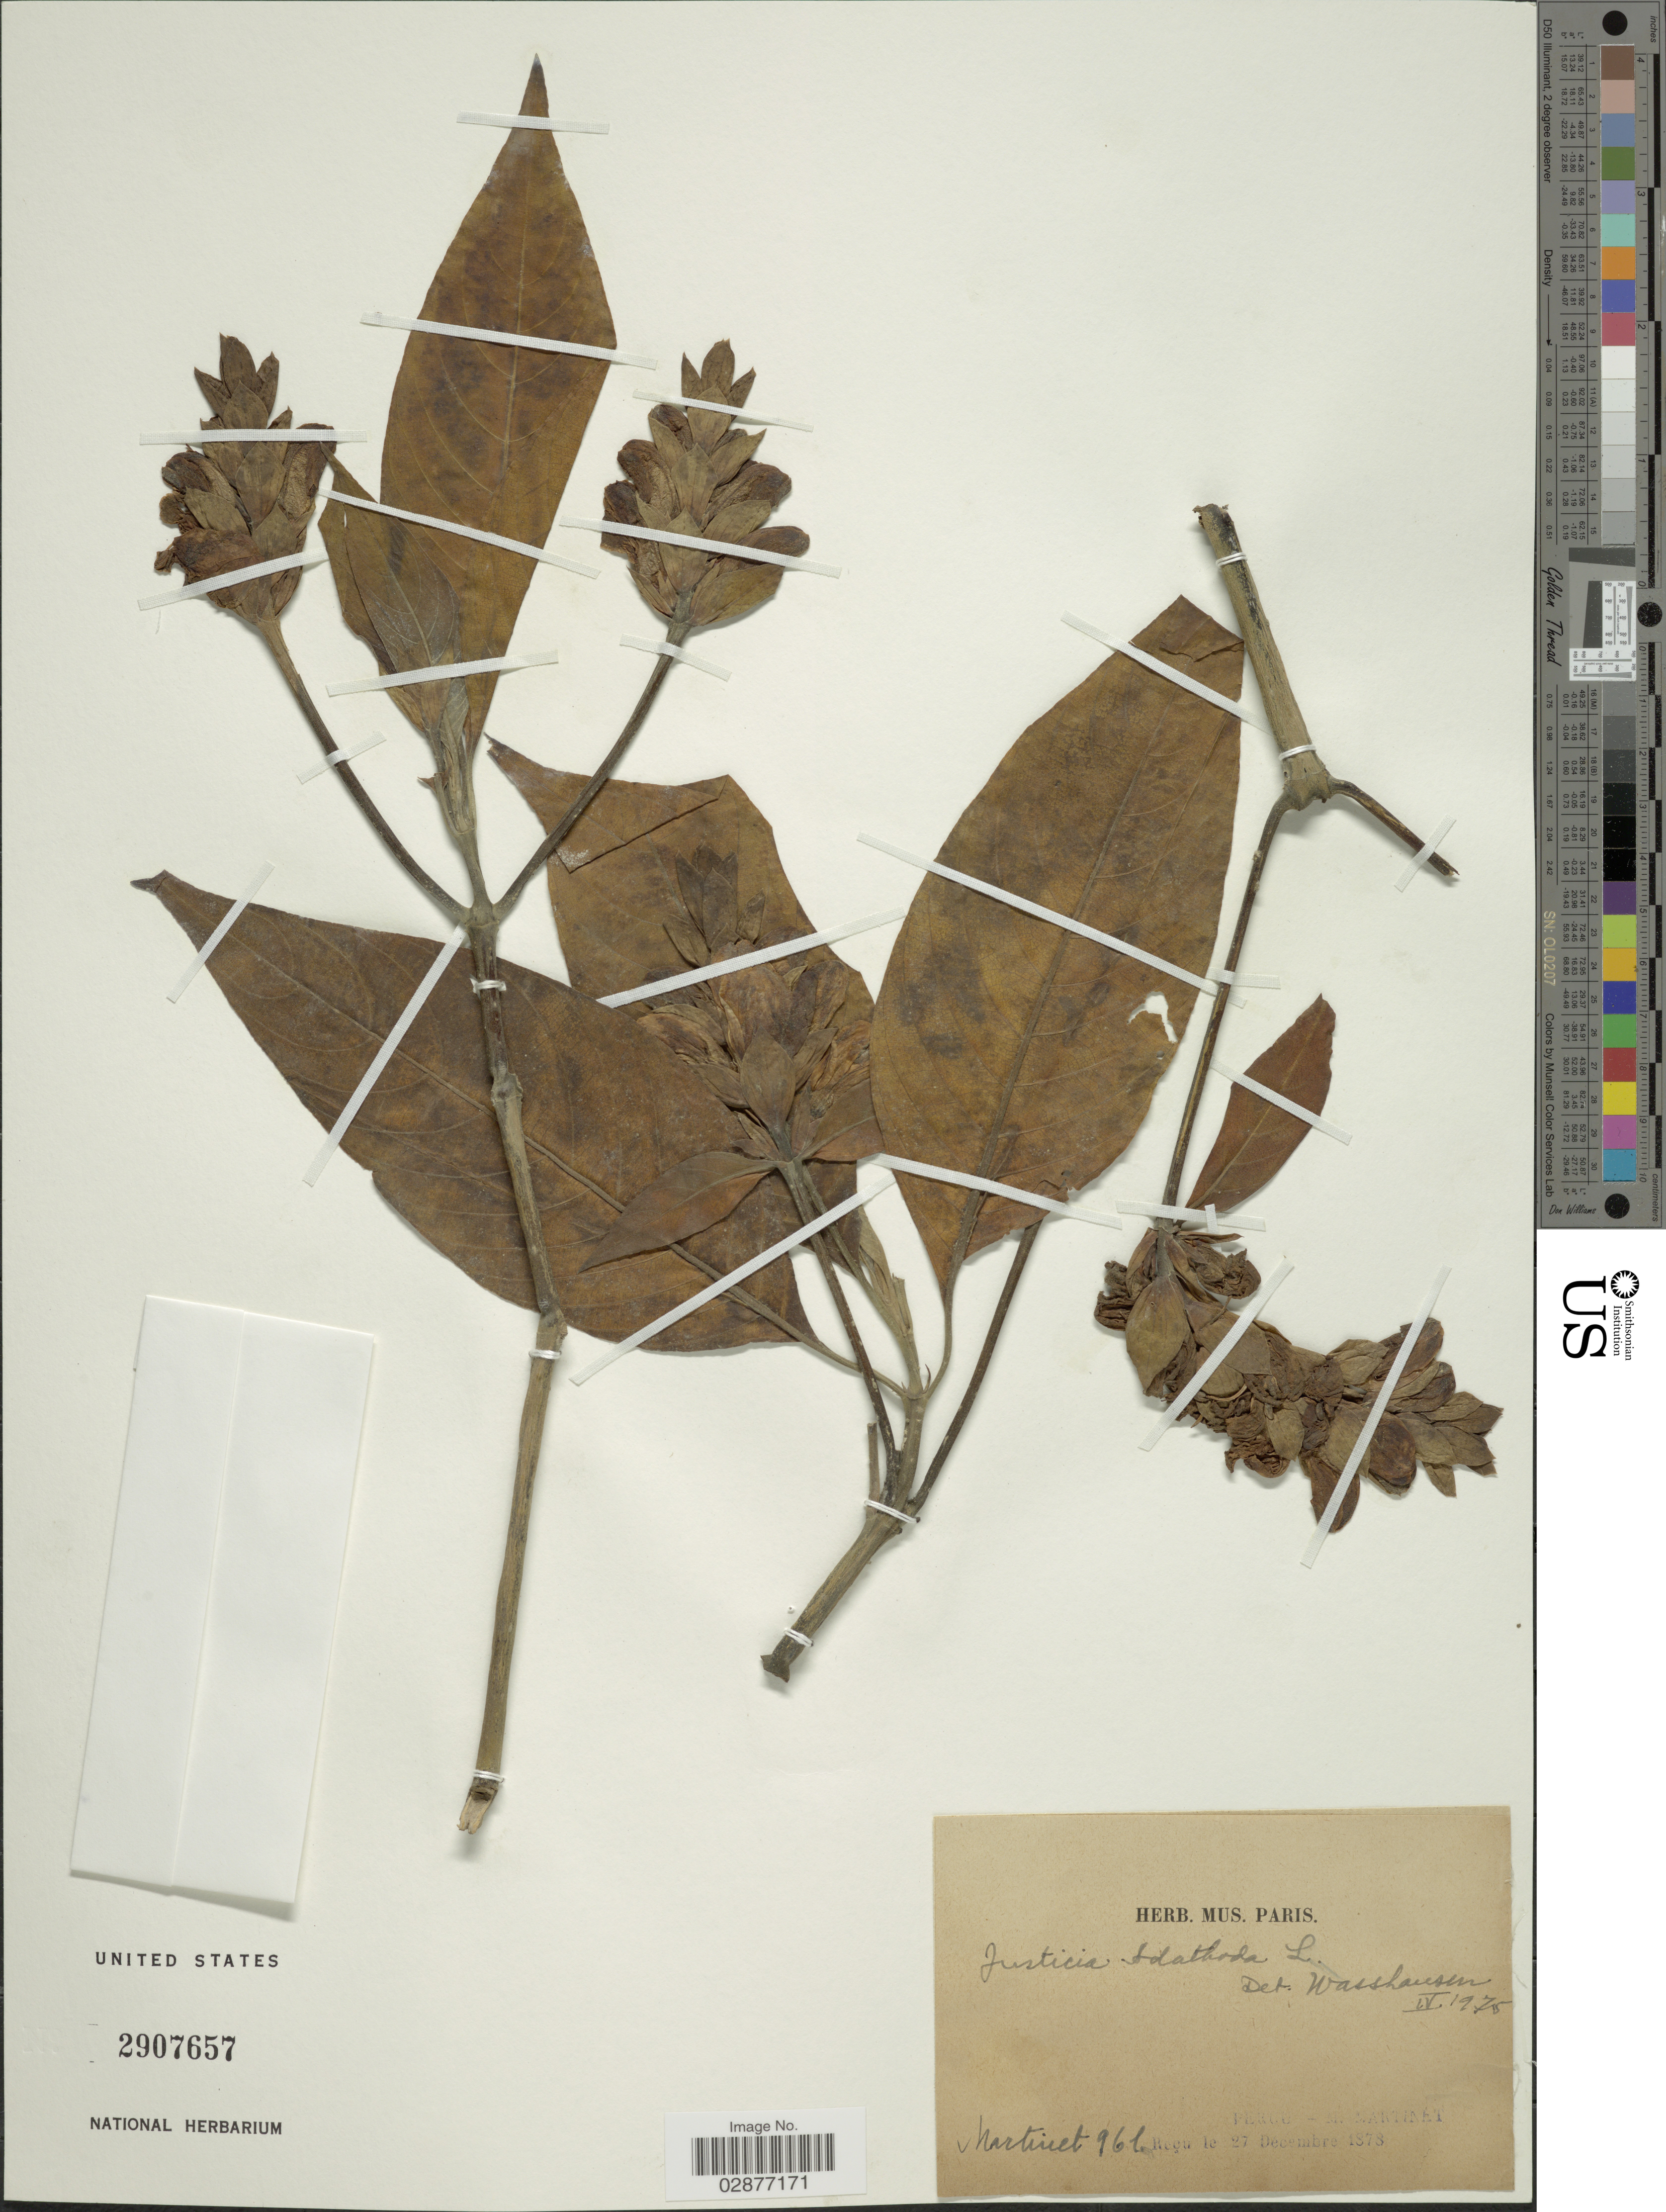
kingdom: Plantae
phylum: Tracheophyta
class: Magnoliopsida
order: Lamiales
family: Acanthaceae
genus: Justicia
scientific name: Justicia adhatoda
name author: L.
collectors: -. Martinet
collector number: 961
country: Peru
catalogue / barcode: US 2907657